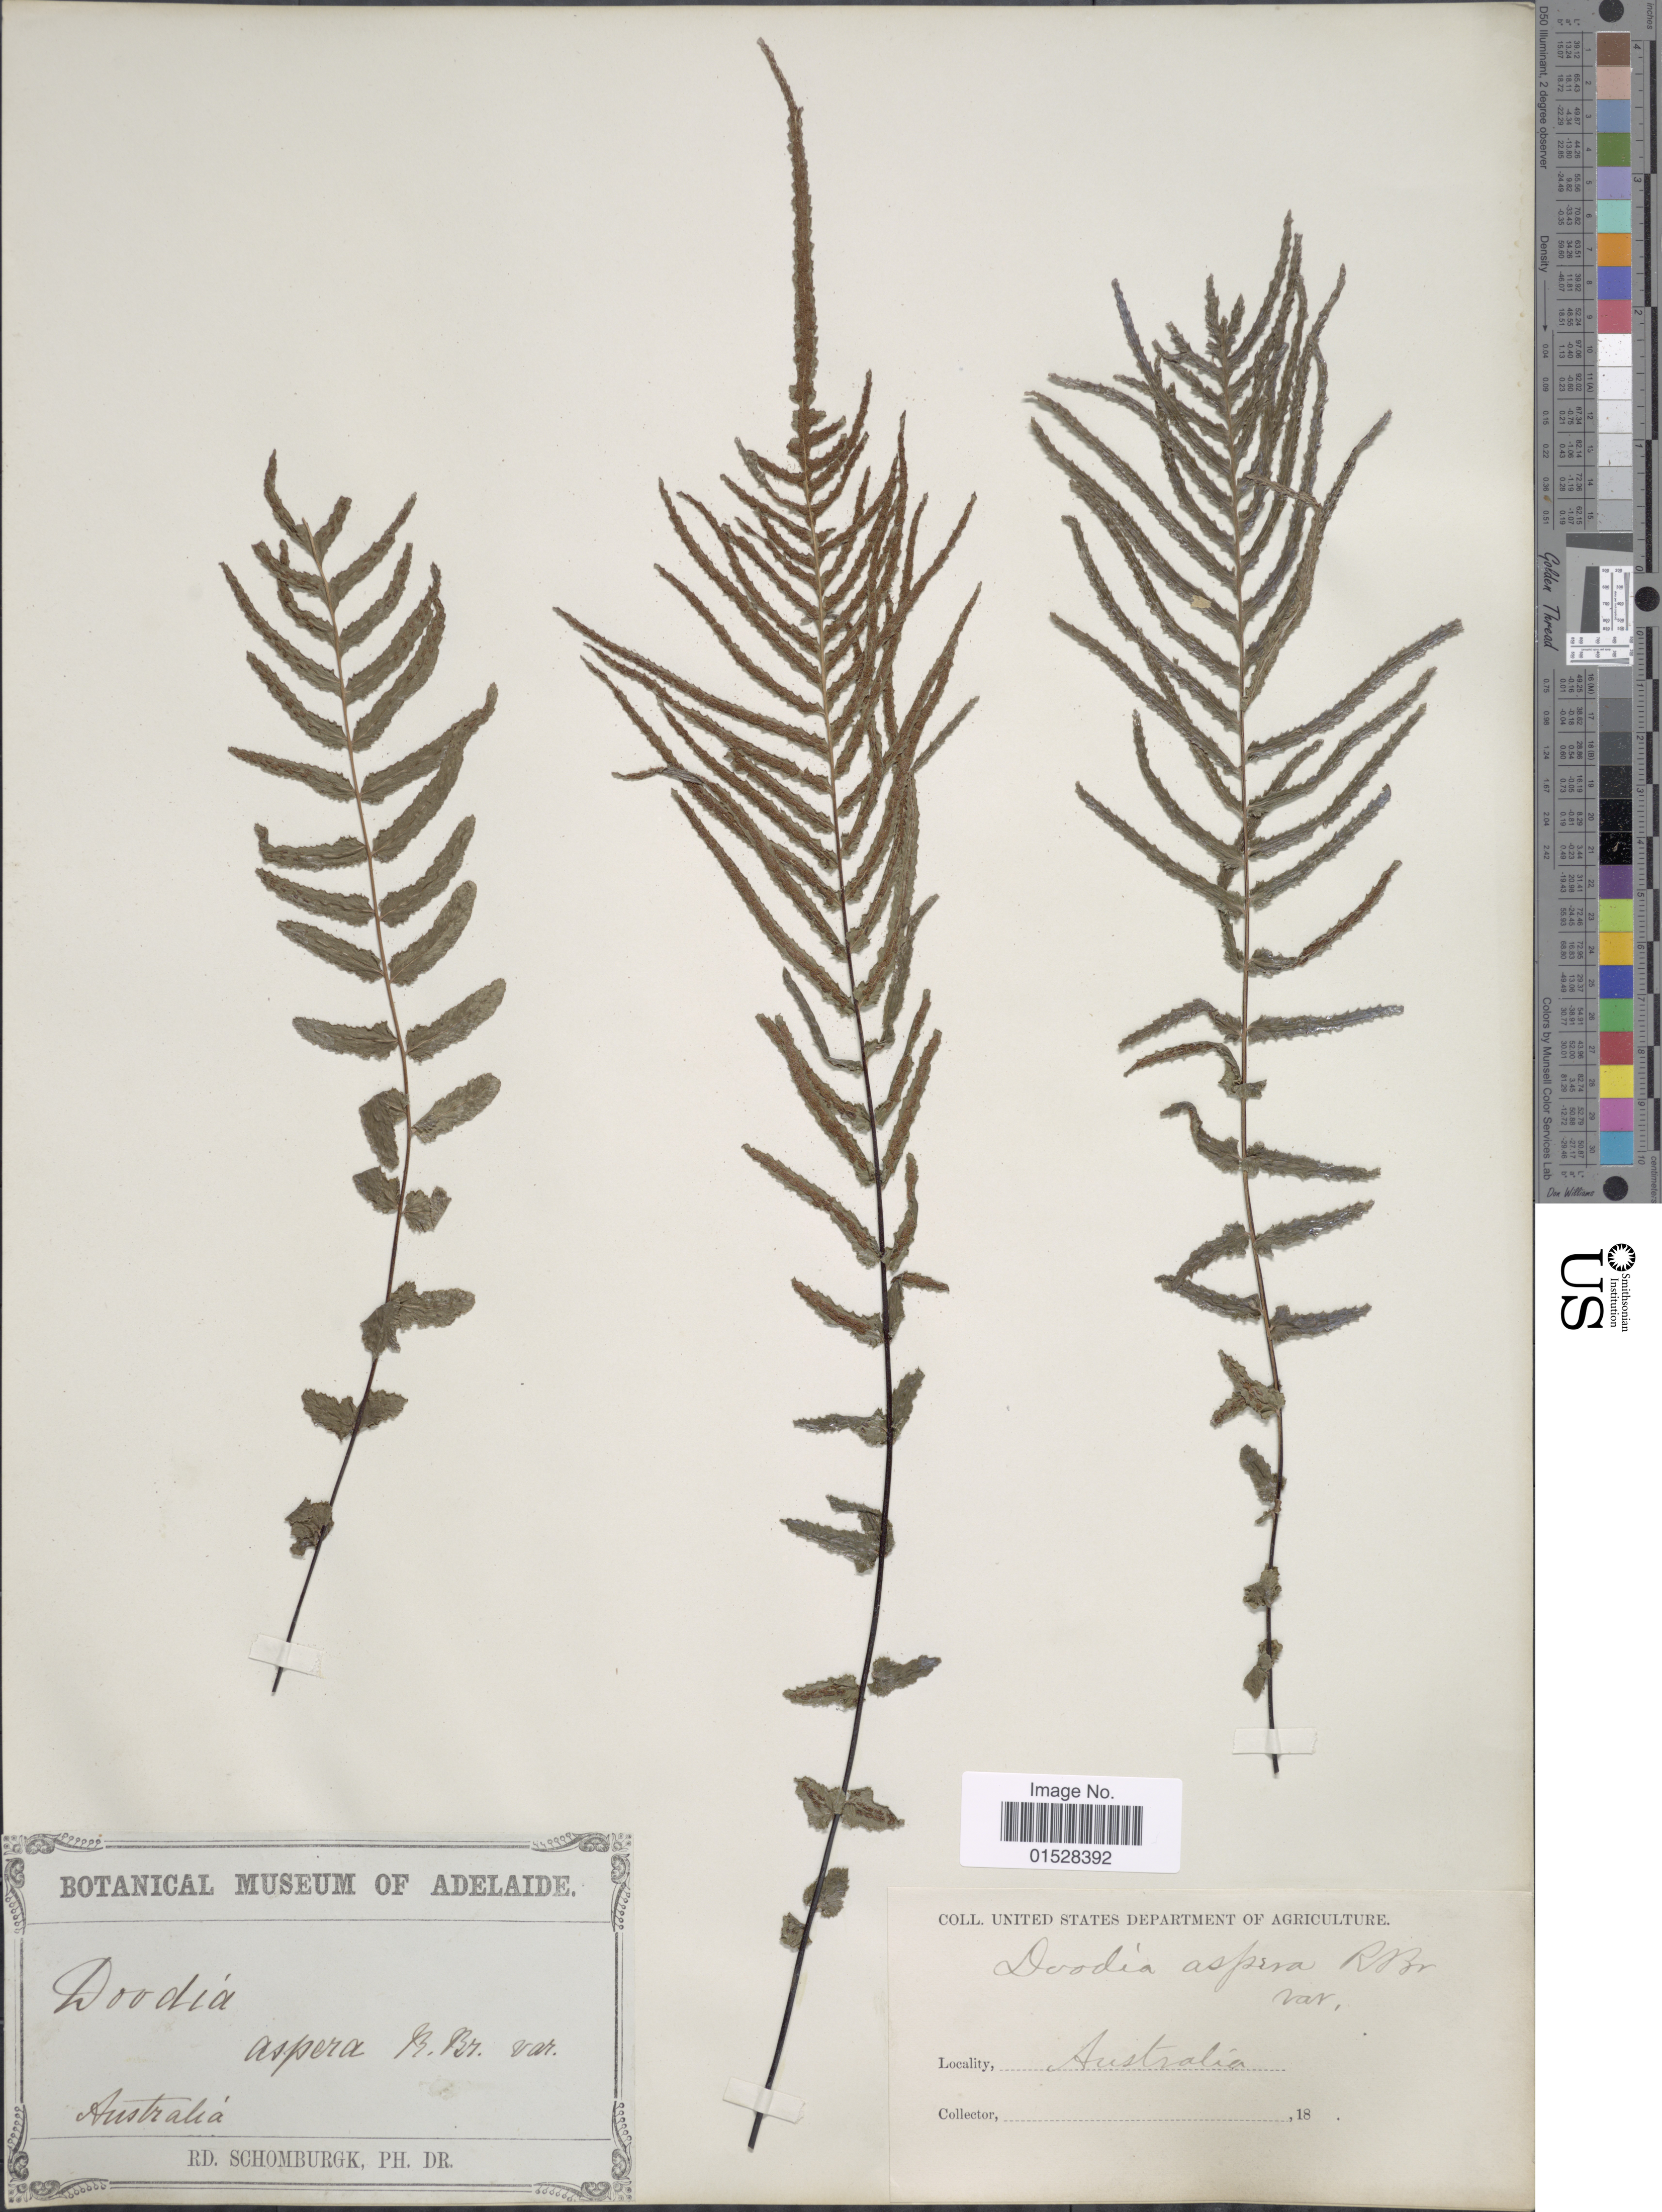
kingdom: Plantae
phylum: Tracheophyta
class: Polypodiopsida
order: Polypodiales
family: Blechnaceae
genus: Blechnum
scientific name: Blechnum neohollandicum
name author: Christenh.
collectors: -- Schomburgk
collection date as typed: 18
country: Australia